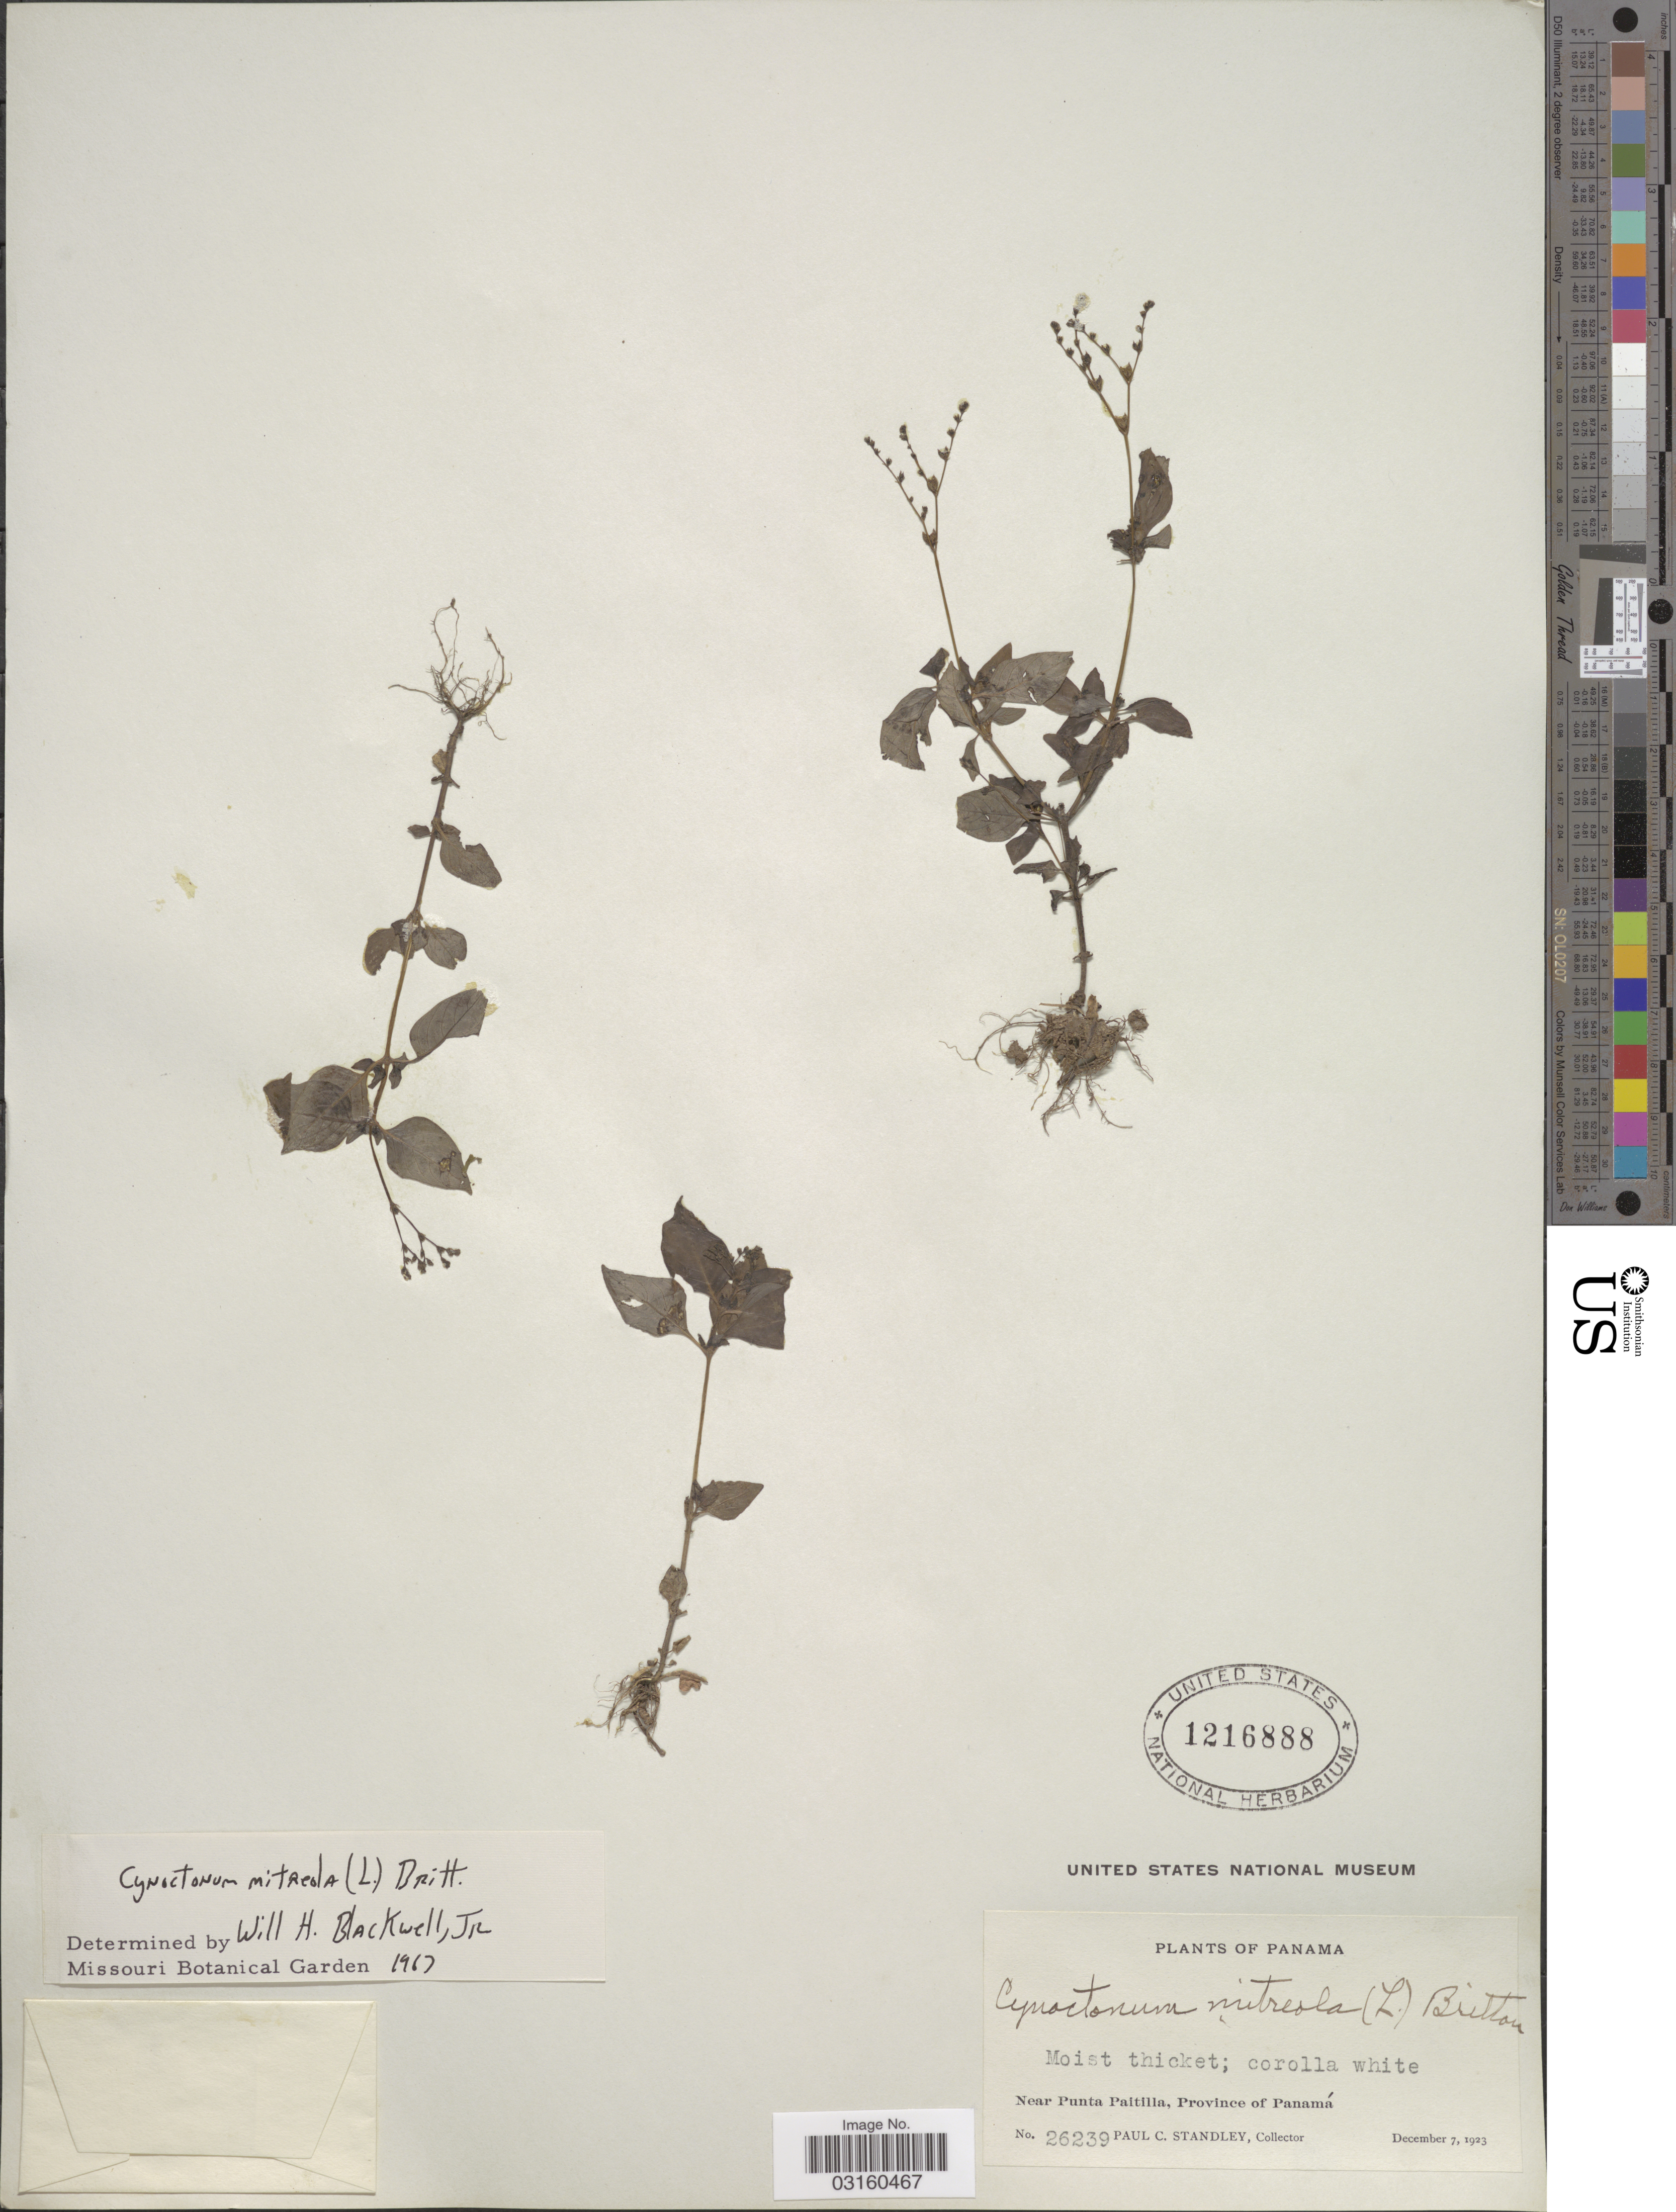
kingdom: Plantae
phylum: Tracheophyta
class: Magnoliopsida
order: Gentianales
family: Loganiaceae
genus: Mitreola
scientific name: Mitreola petiolata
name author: (J.F. Gmel.) Torr. & A. Gray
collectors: P. C. Standley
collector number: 26239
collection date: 1923-12-07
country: Panama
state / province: Panamá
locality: Near Punta Paitilla.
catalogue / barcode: US 1216888